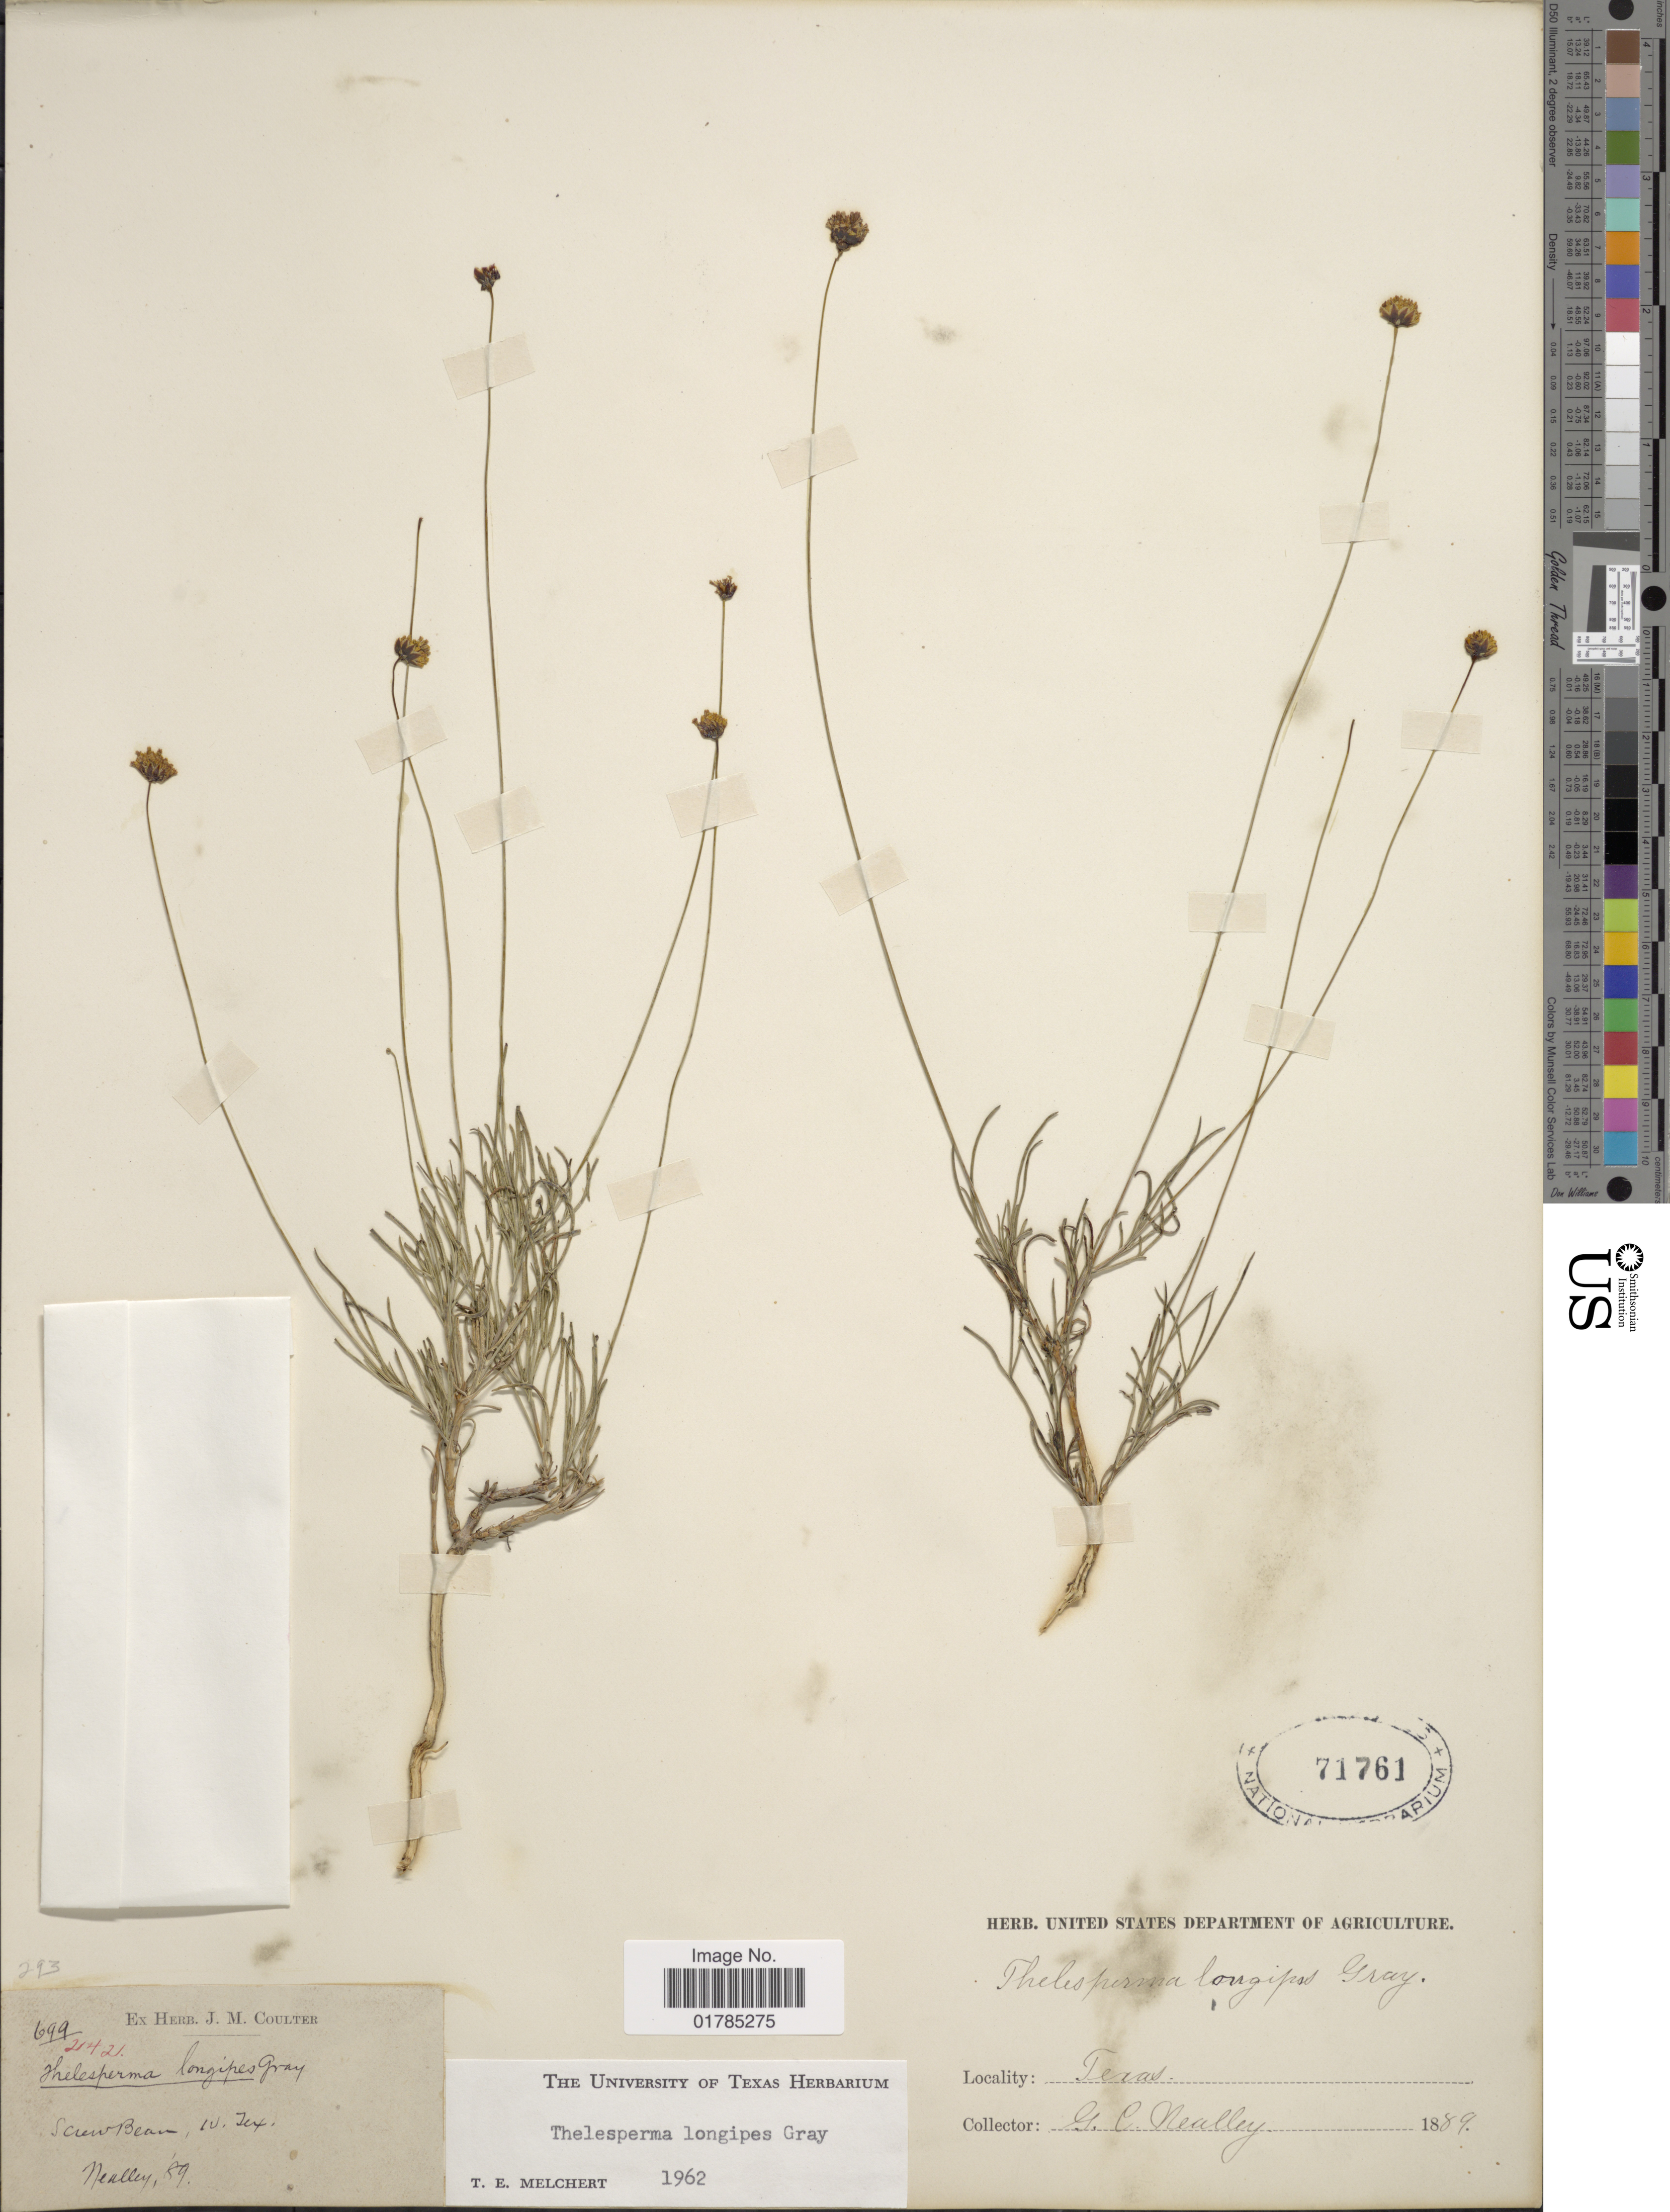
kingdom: Plantae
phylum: Tracheophyta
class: Magnoliopsida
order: Asterales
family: Asteraceae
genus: Thelesperma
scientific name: Thelesperma longipes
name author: A. Gray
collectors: G. C. Nealley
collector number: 699/21421*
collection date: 1889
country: United States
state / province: Texas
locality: Screw Bean, W. Tex.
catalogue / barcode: US 71761